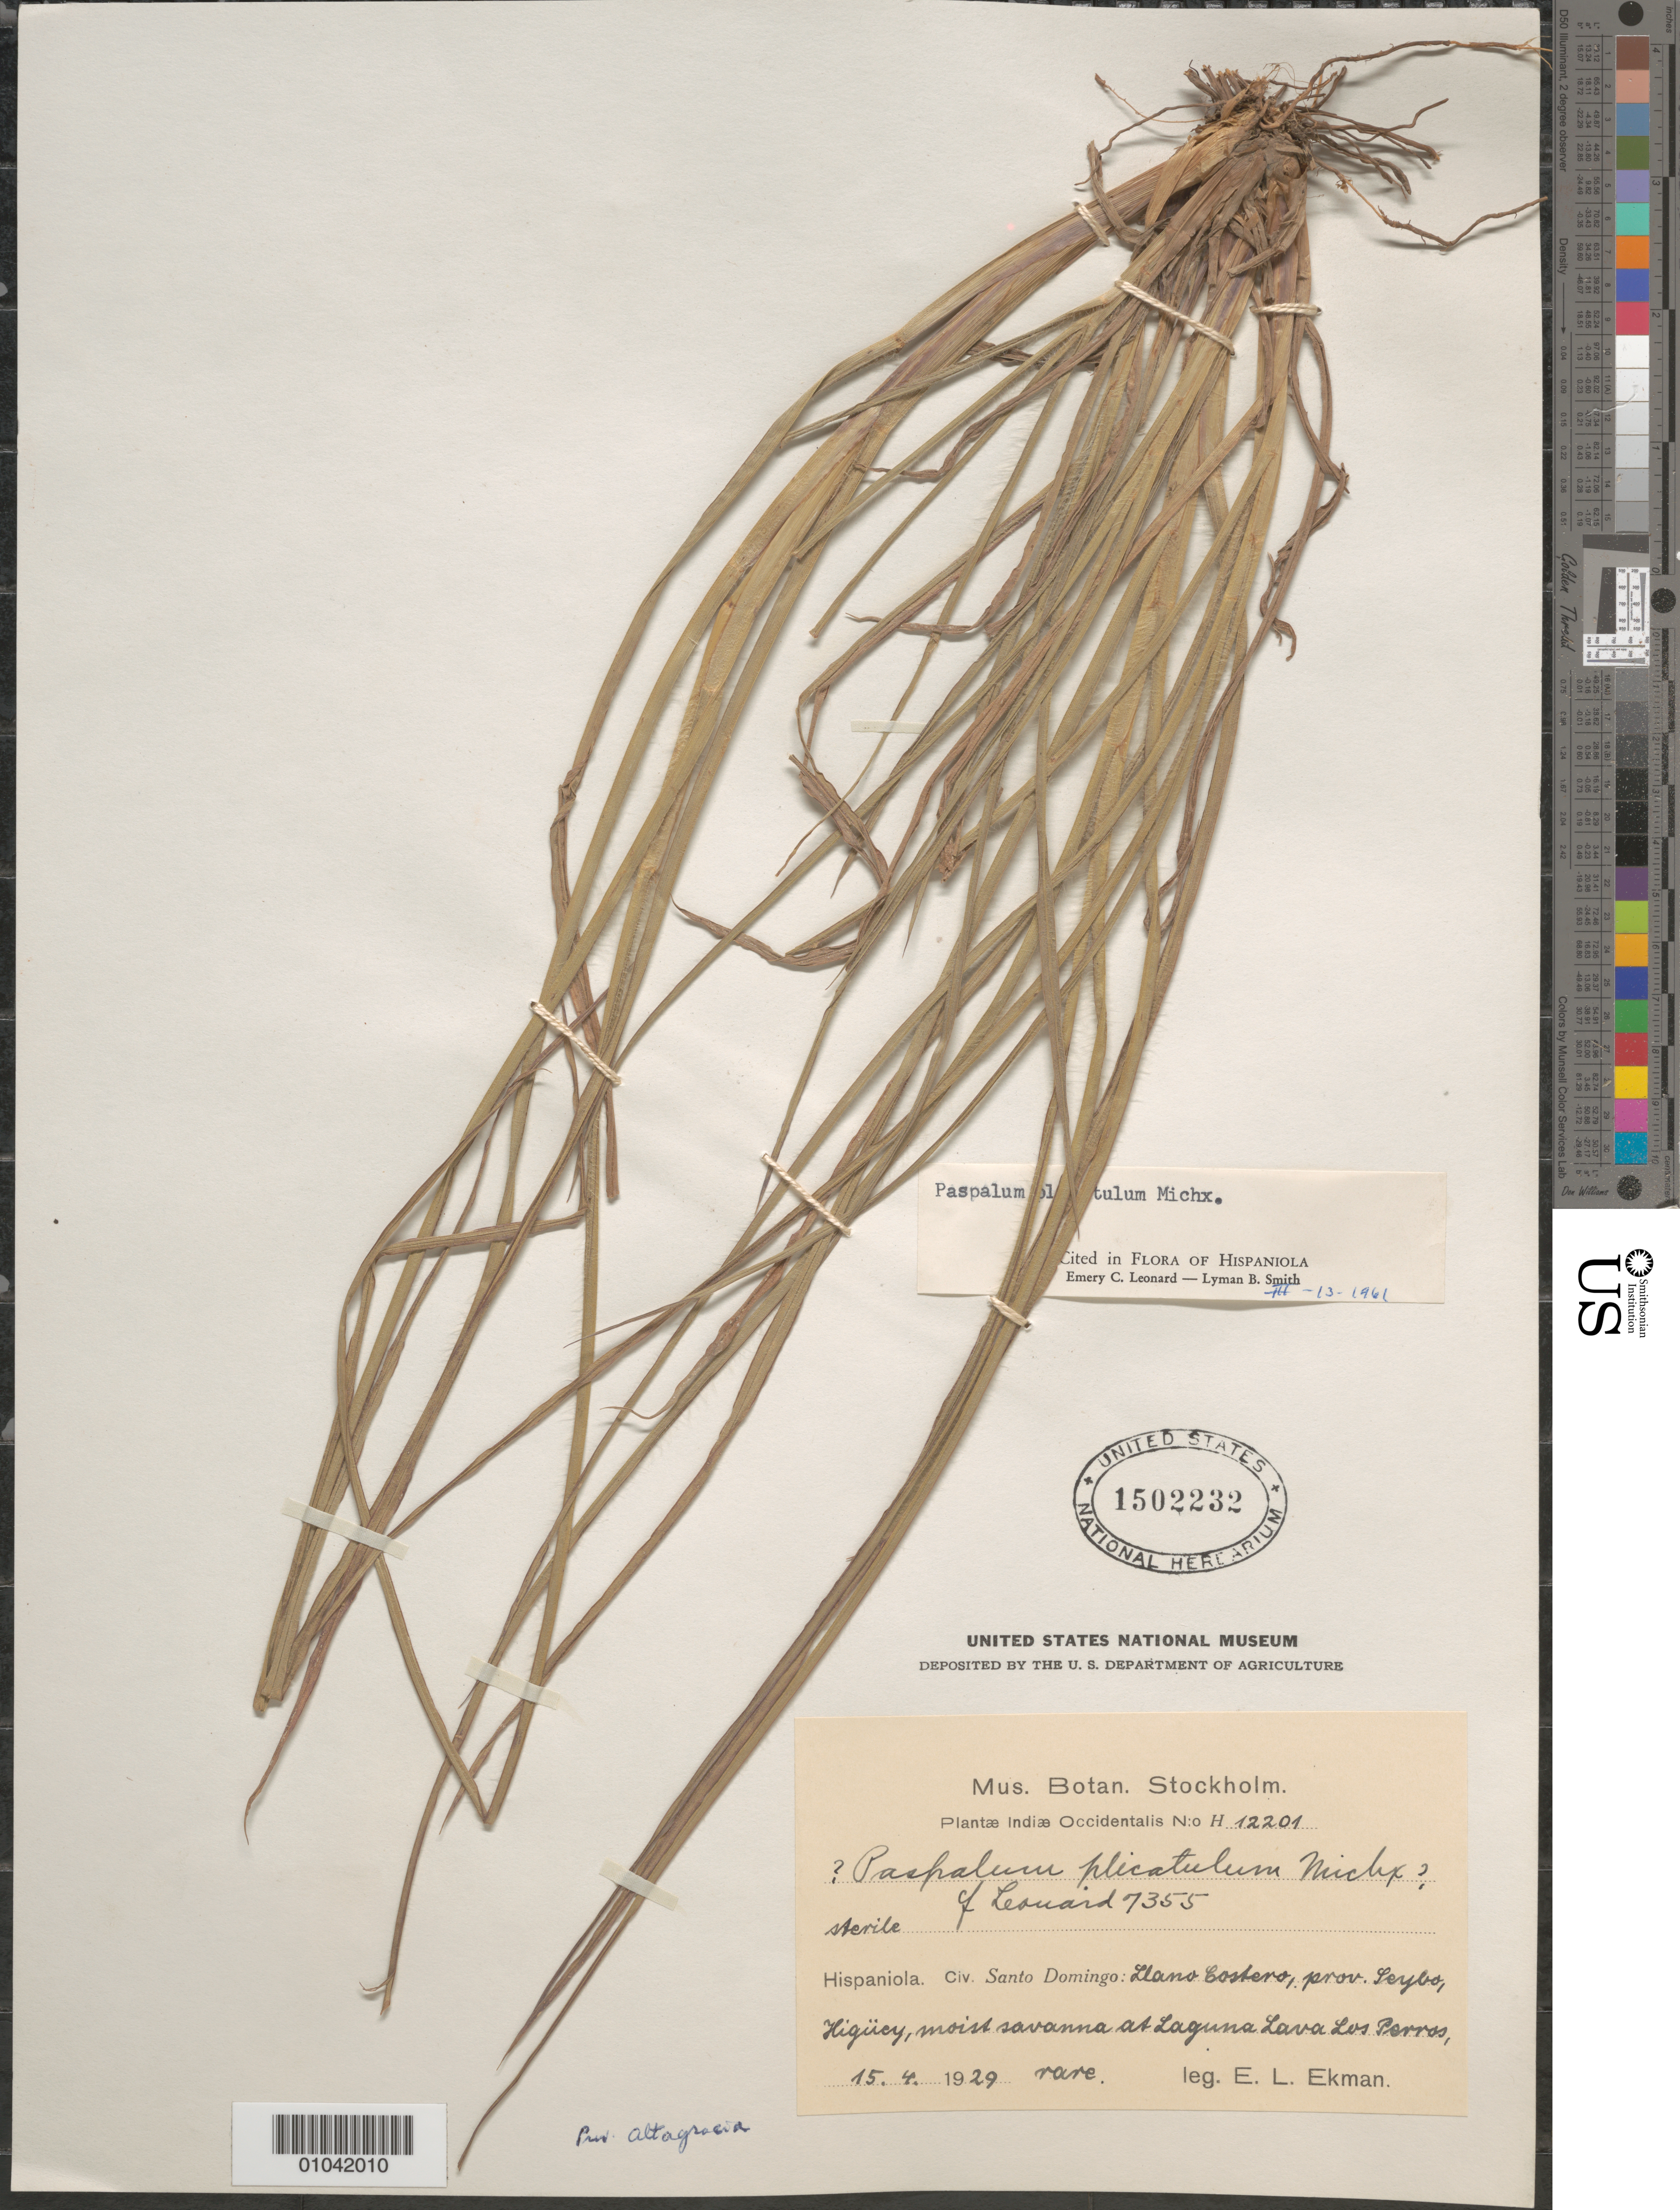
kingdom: Plantae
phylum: Tracheophyta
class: Liliopsida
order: Poales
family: Poaceae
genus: Paspalum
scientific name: Paspalum plicatulum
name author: Michx.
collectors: E. L. Ekman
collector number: H 12201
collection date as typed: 15 Apr 1929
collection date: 1929-04-15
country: Dominican Republic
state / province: La Vega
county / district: Santo Domingo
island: Hispaniola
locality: Llano Costero, prov. Seybo, Higuey, Laguna Lava Los Perros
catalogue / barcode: US 1502232